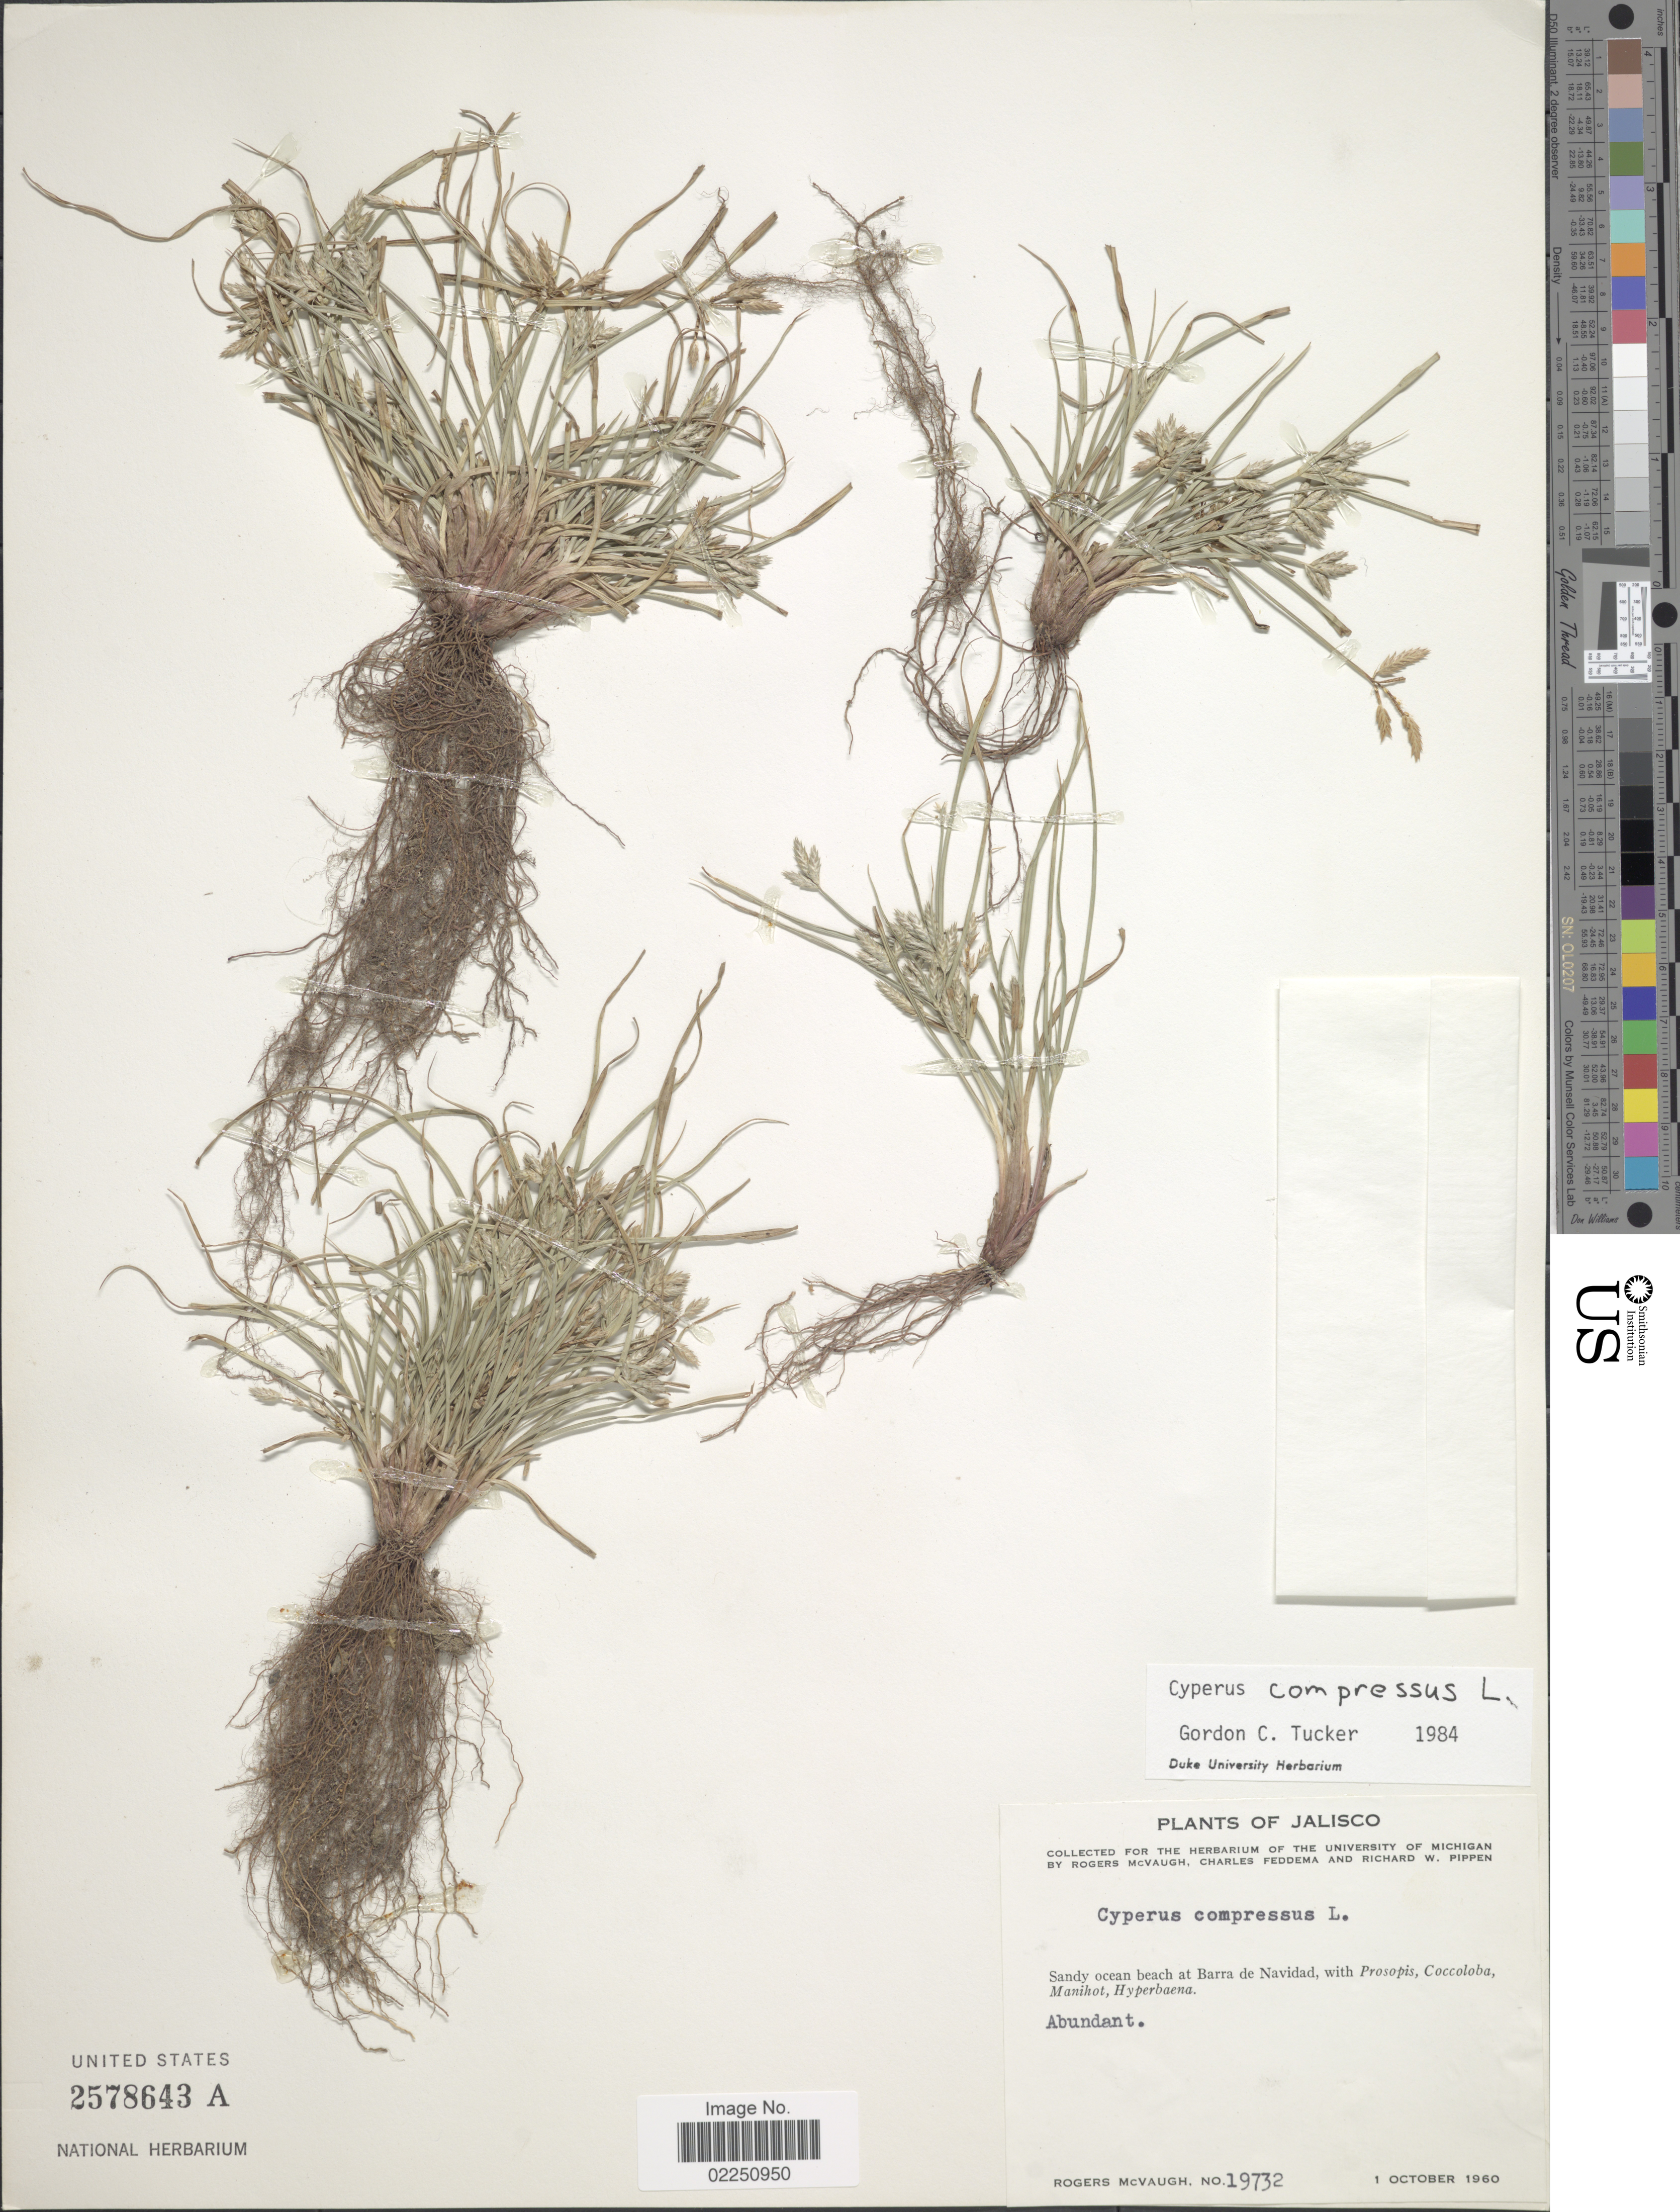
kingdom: Plantae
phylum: Tracheophyta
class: Liliopsida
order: Poales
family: Cyperaceae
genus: Cyperus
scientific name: Cyperus compressus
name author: L.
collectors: R. McVaugh, C. Feddema & R. W. Pippen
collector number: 19732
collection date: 1960-10-01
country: Mexico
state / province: Jalisco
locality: Sandy ocean beach at Barra de Navidad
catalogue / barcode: US 2578643A